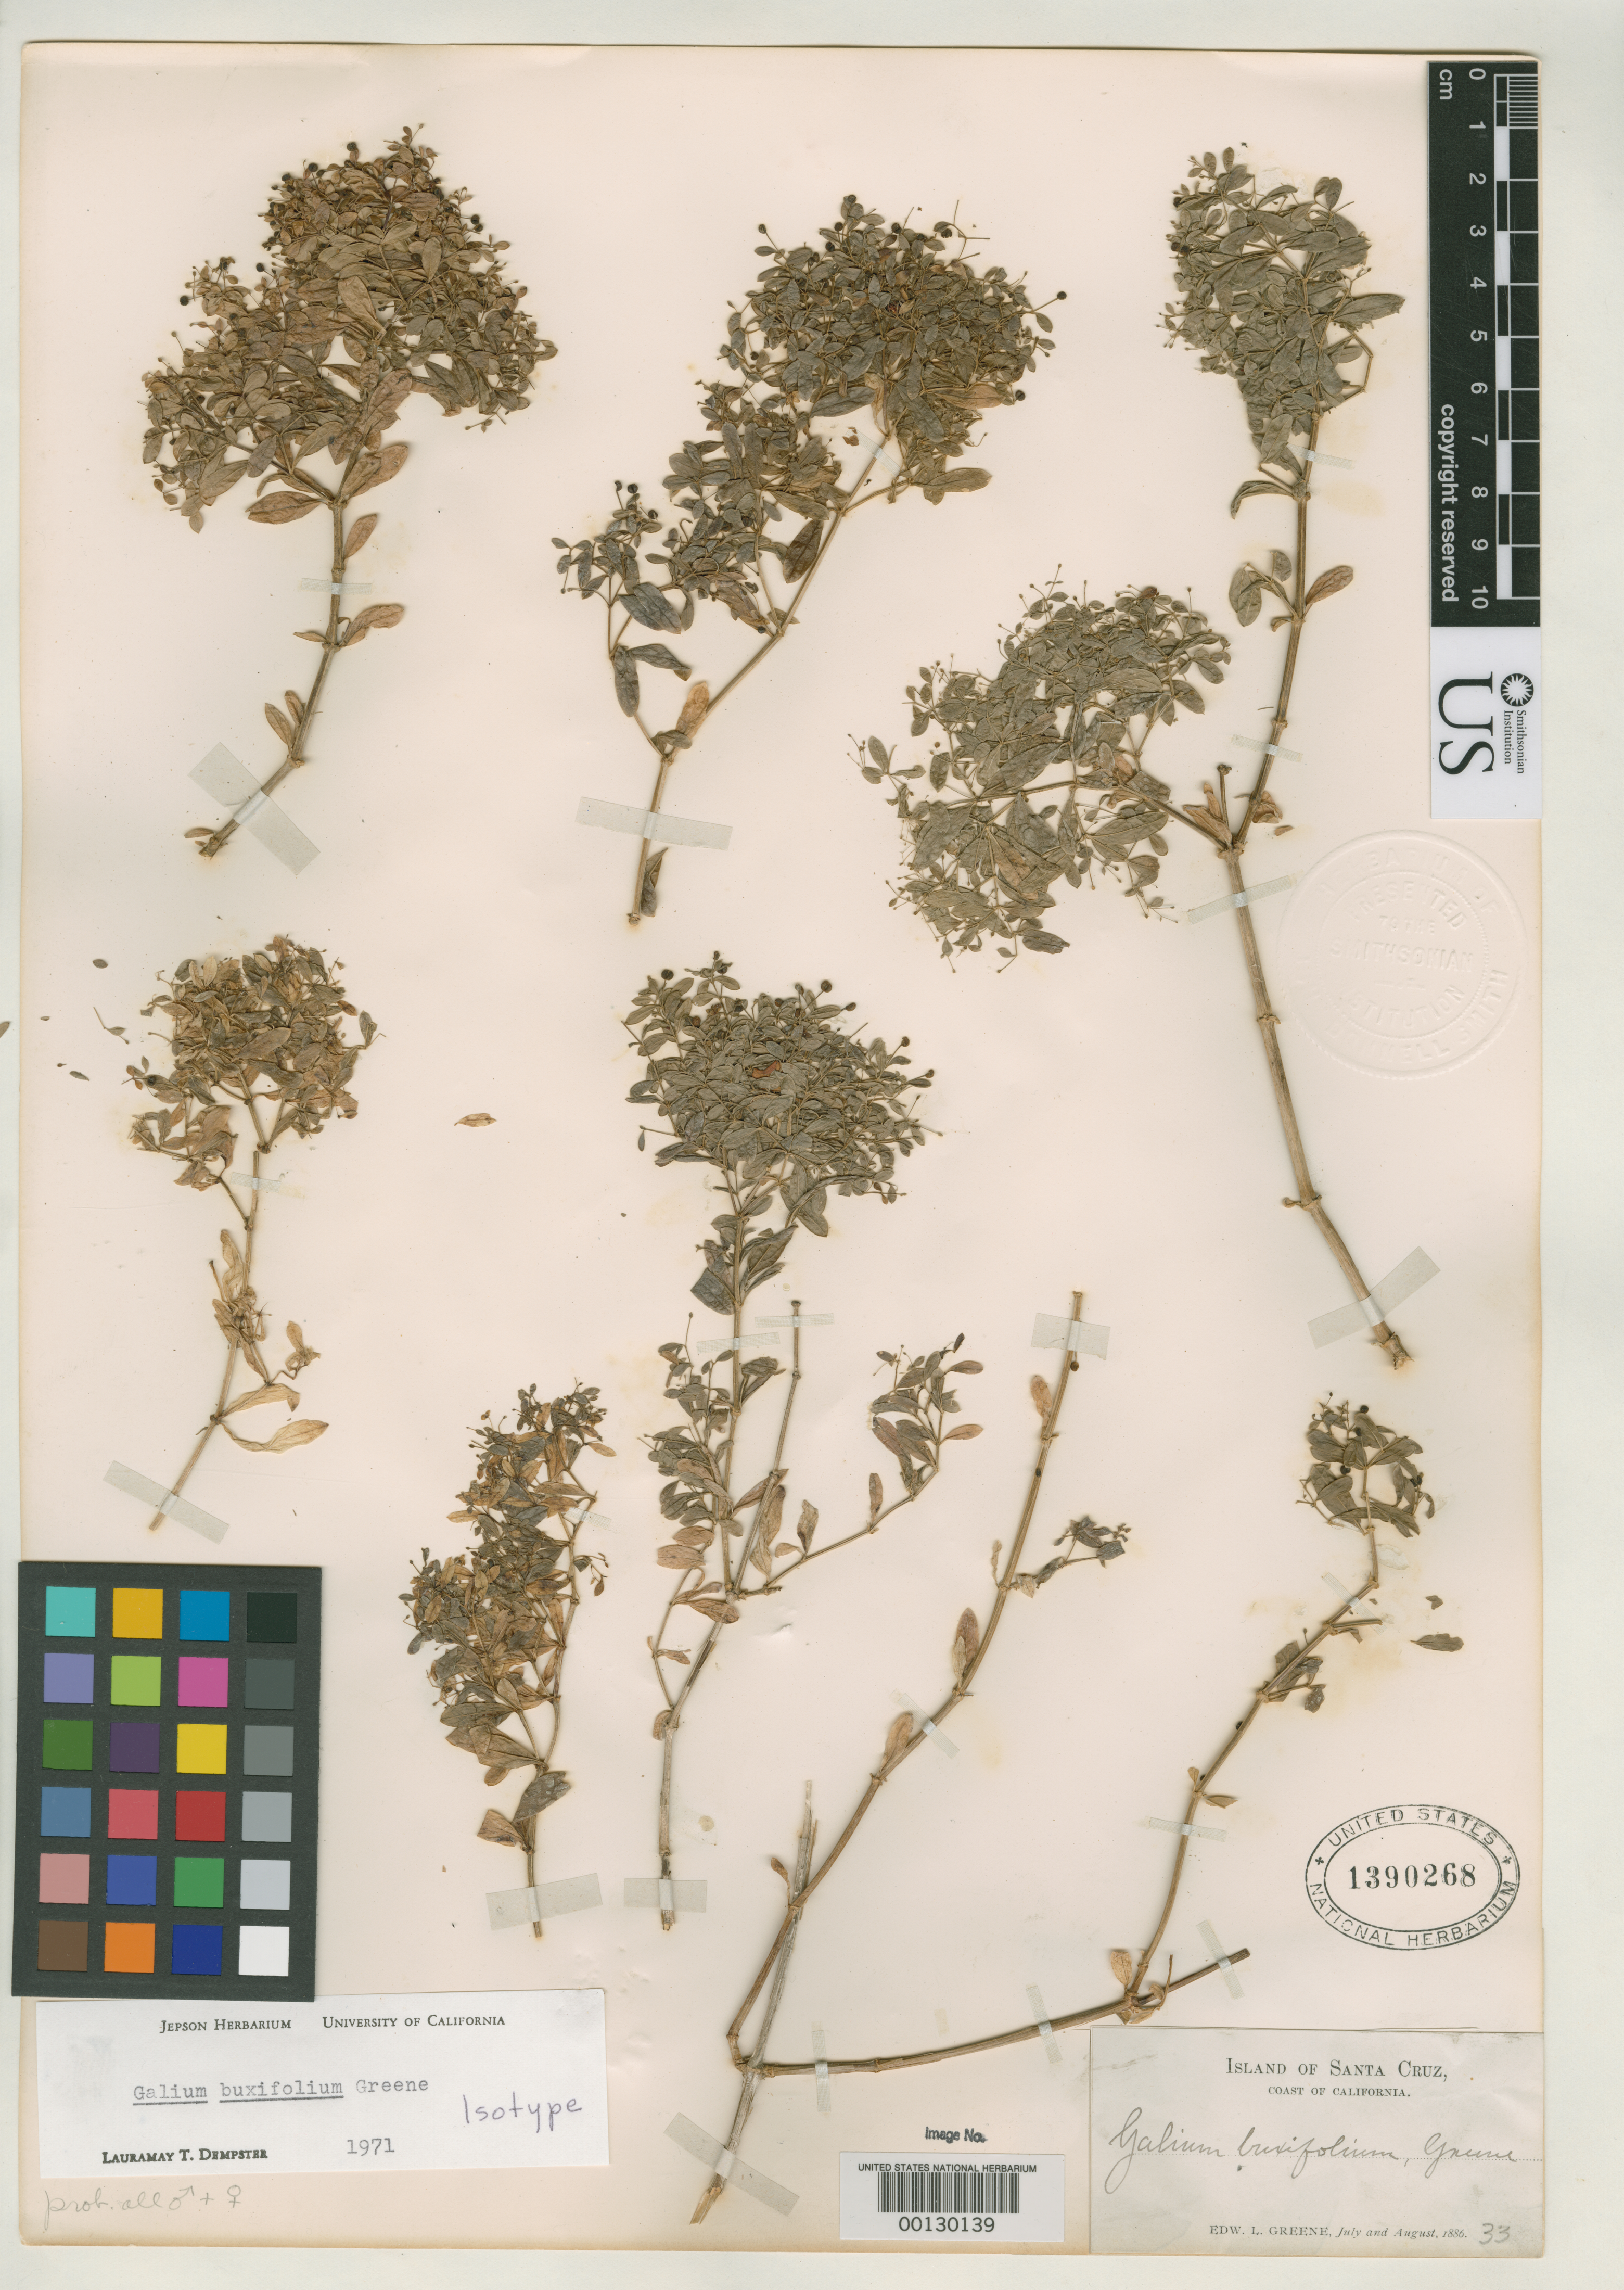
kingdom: Plantae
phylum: Tracheophyta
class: Magnoliopsida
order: Gentianales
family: Rubiaceae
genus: Galium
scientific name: Galium buxifolium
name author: Greene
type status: Isosyntype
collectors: E. L. Greene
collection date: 1886-07,1886-08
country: United States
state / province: California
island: Santa Cruz Island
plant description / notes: Annotated by L.T. Dempster (1971) as "isotype" but protologue cites 2 collections (syntypes): "On rocky shelves in a deep ravine near the sea, Island of Santa Cruz; also a single plant in a similar locality on San Miguel."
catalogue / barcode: US 1390268